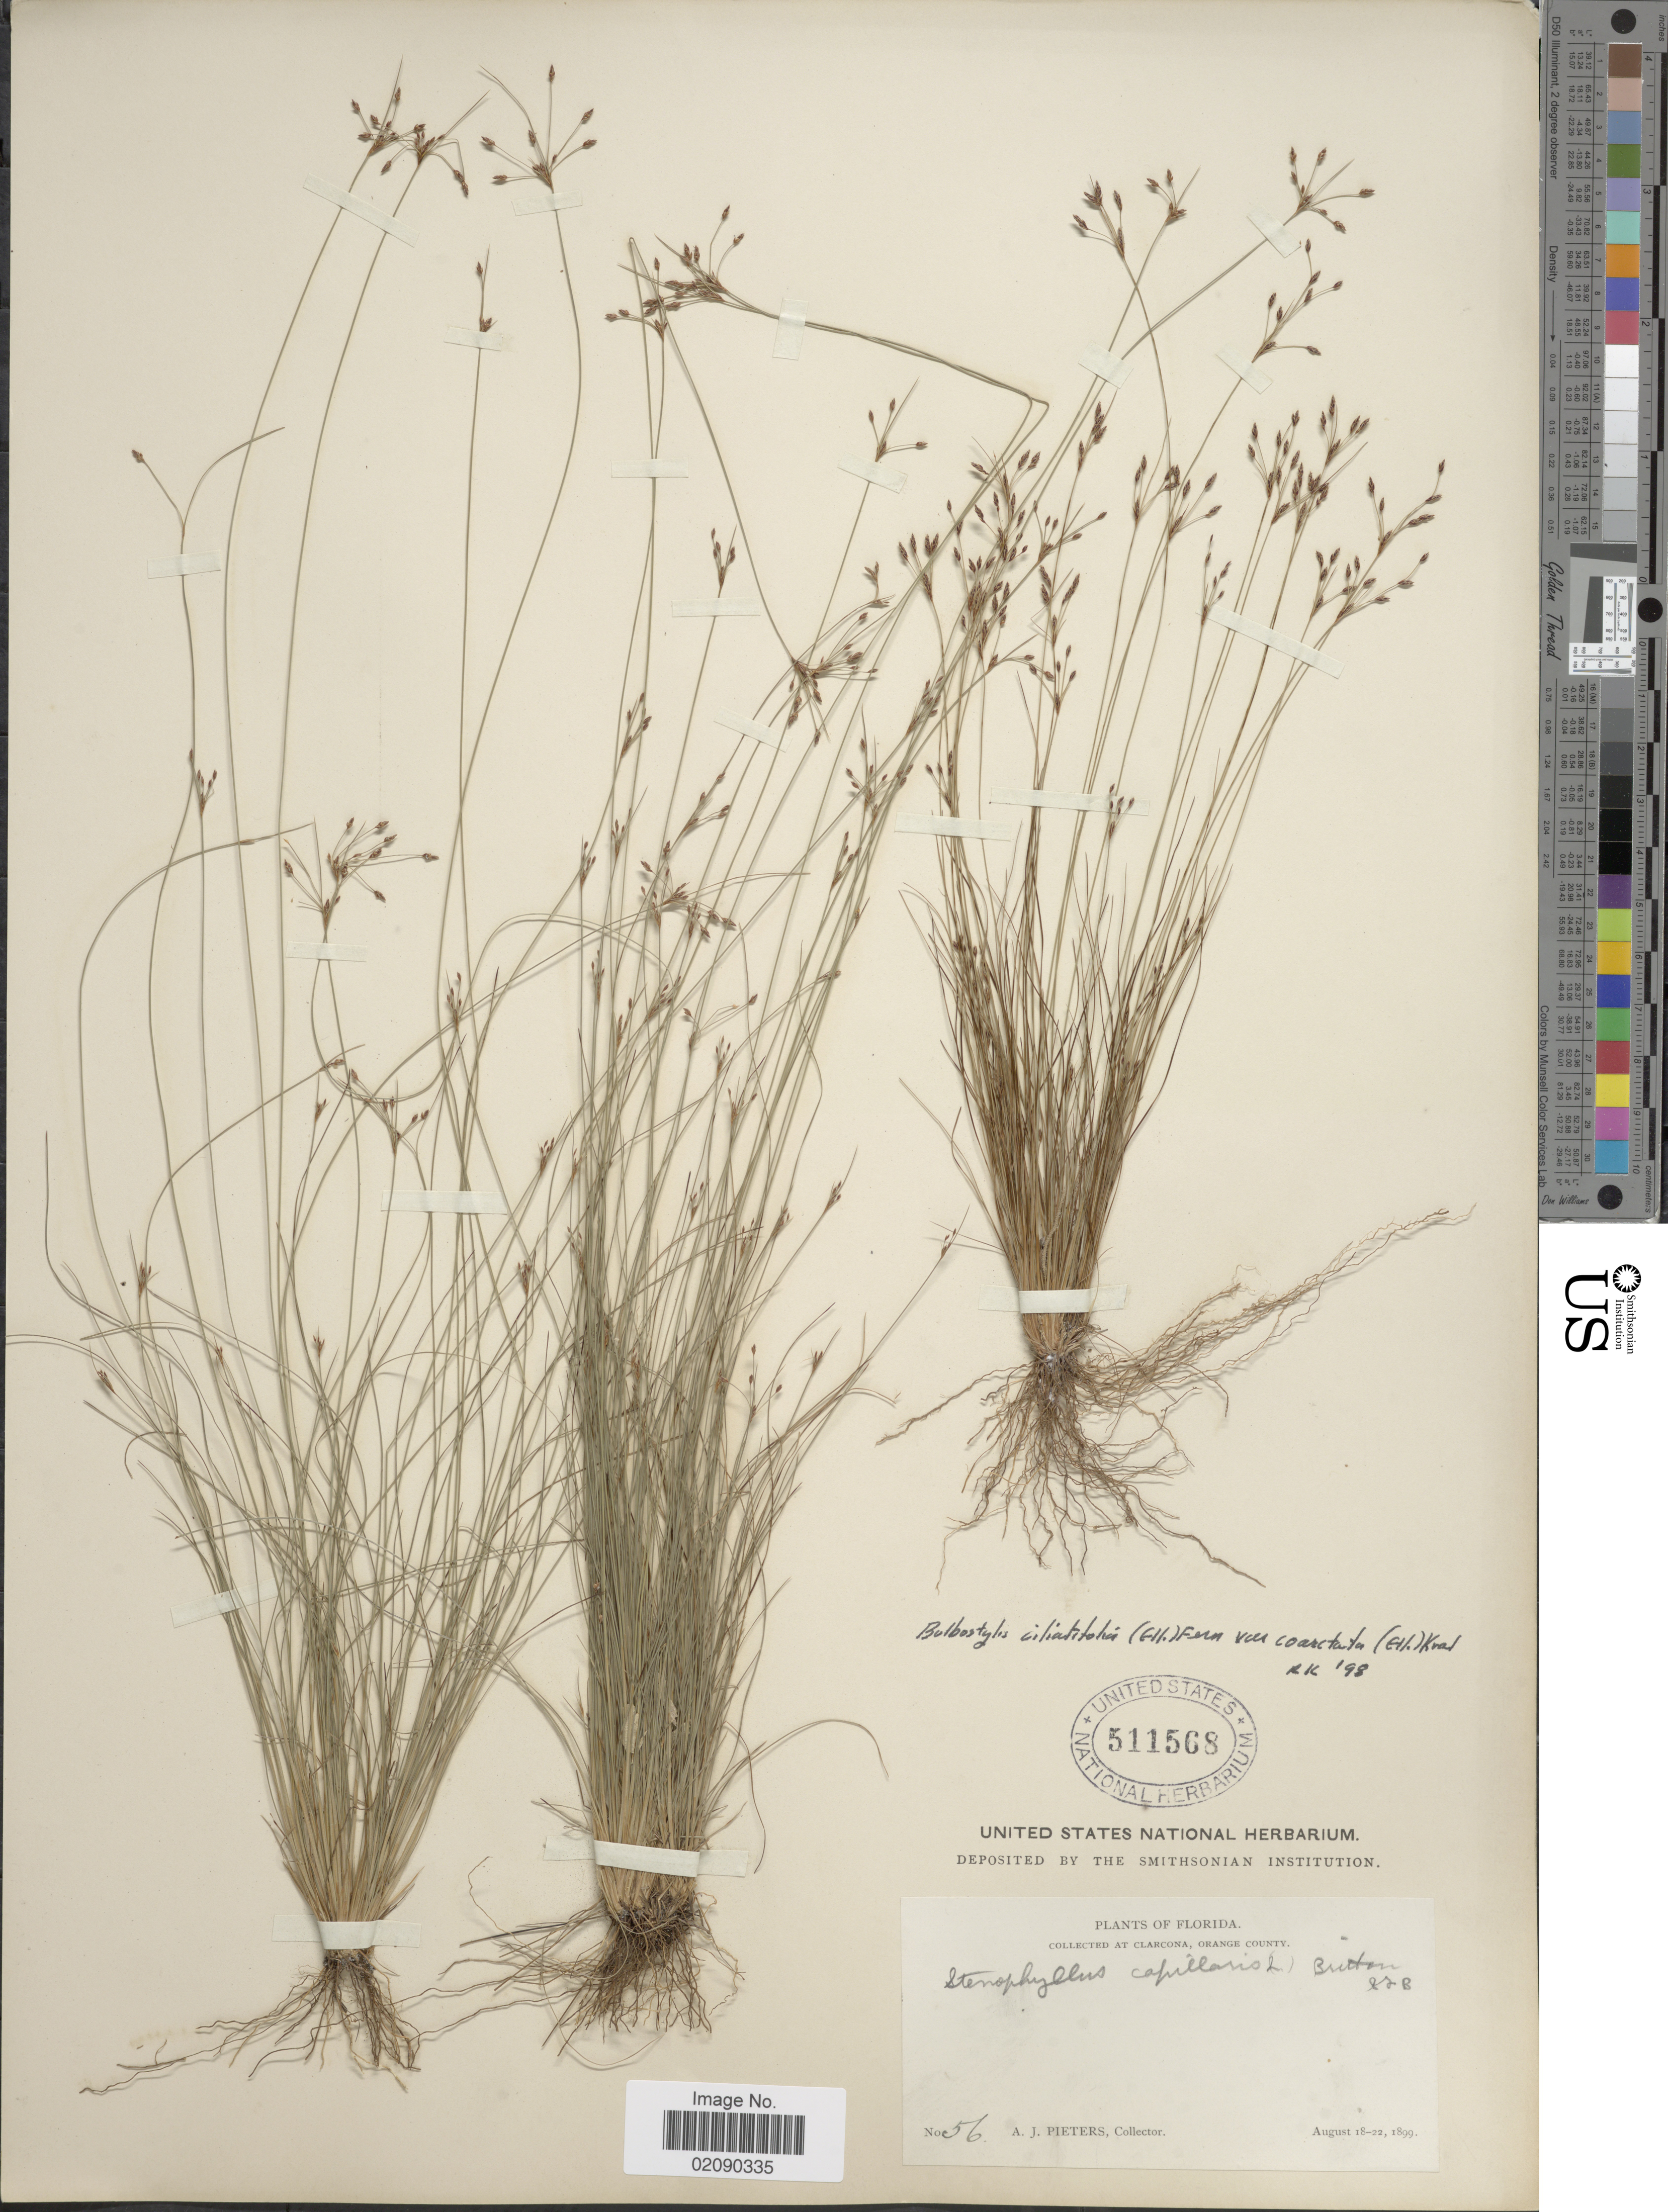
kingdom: Plantae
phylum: Tracheophyta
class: Liliopsida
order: Poales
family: Cyperaceae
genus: Bulbostylis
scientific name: Bulbostylis ciliatifolia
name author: (Elliott) Fernald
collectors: A. Pieters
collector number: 56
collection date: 1899-08-18/1899-08-22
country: United States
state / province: Florida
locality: Clarcona, Orange County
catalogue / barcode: US 511568